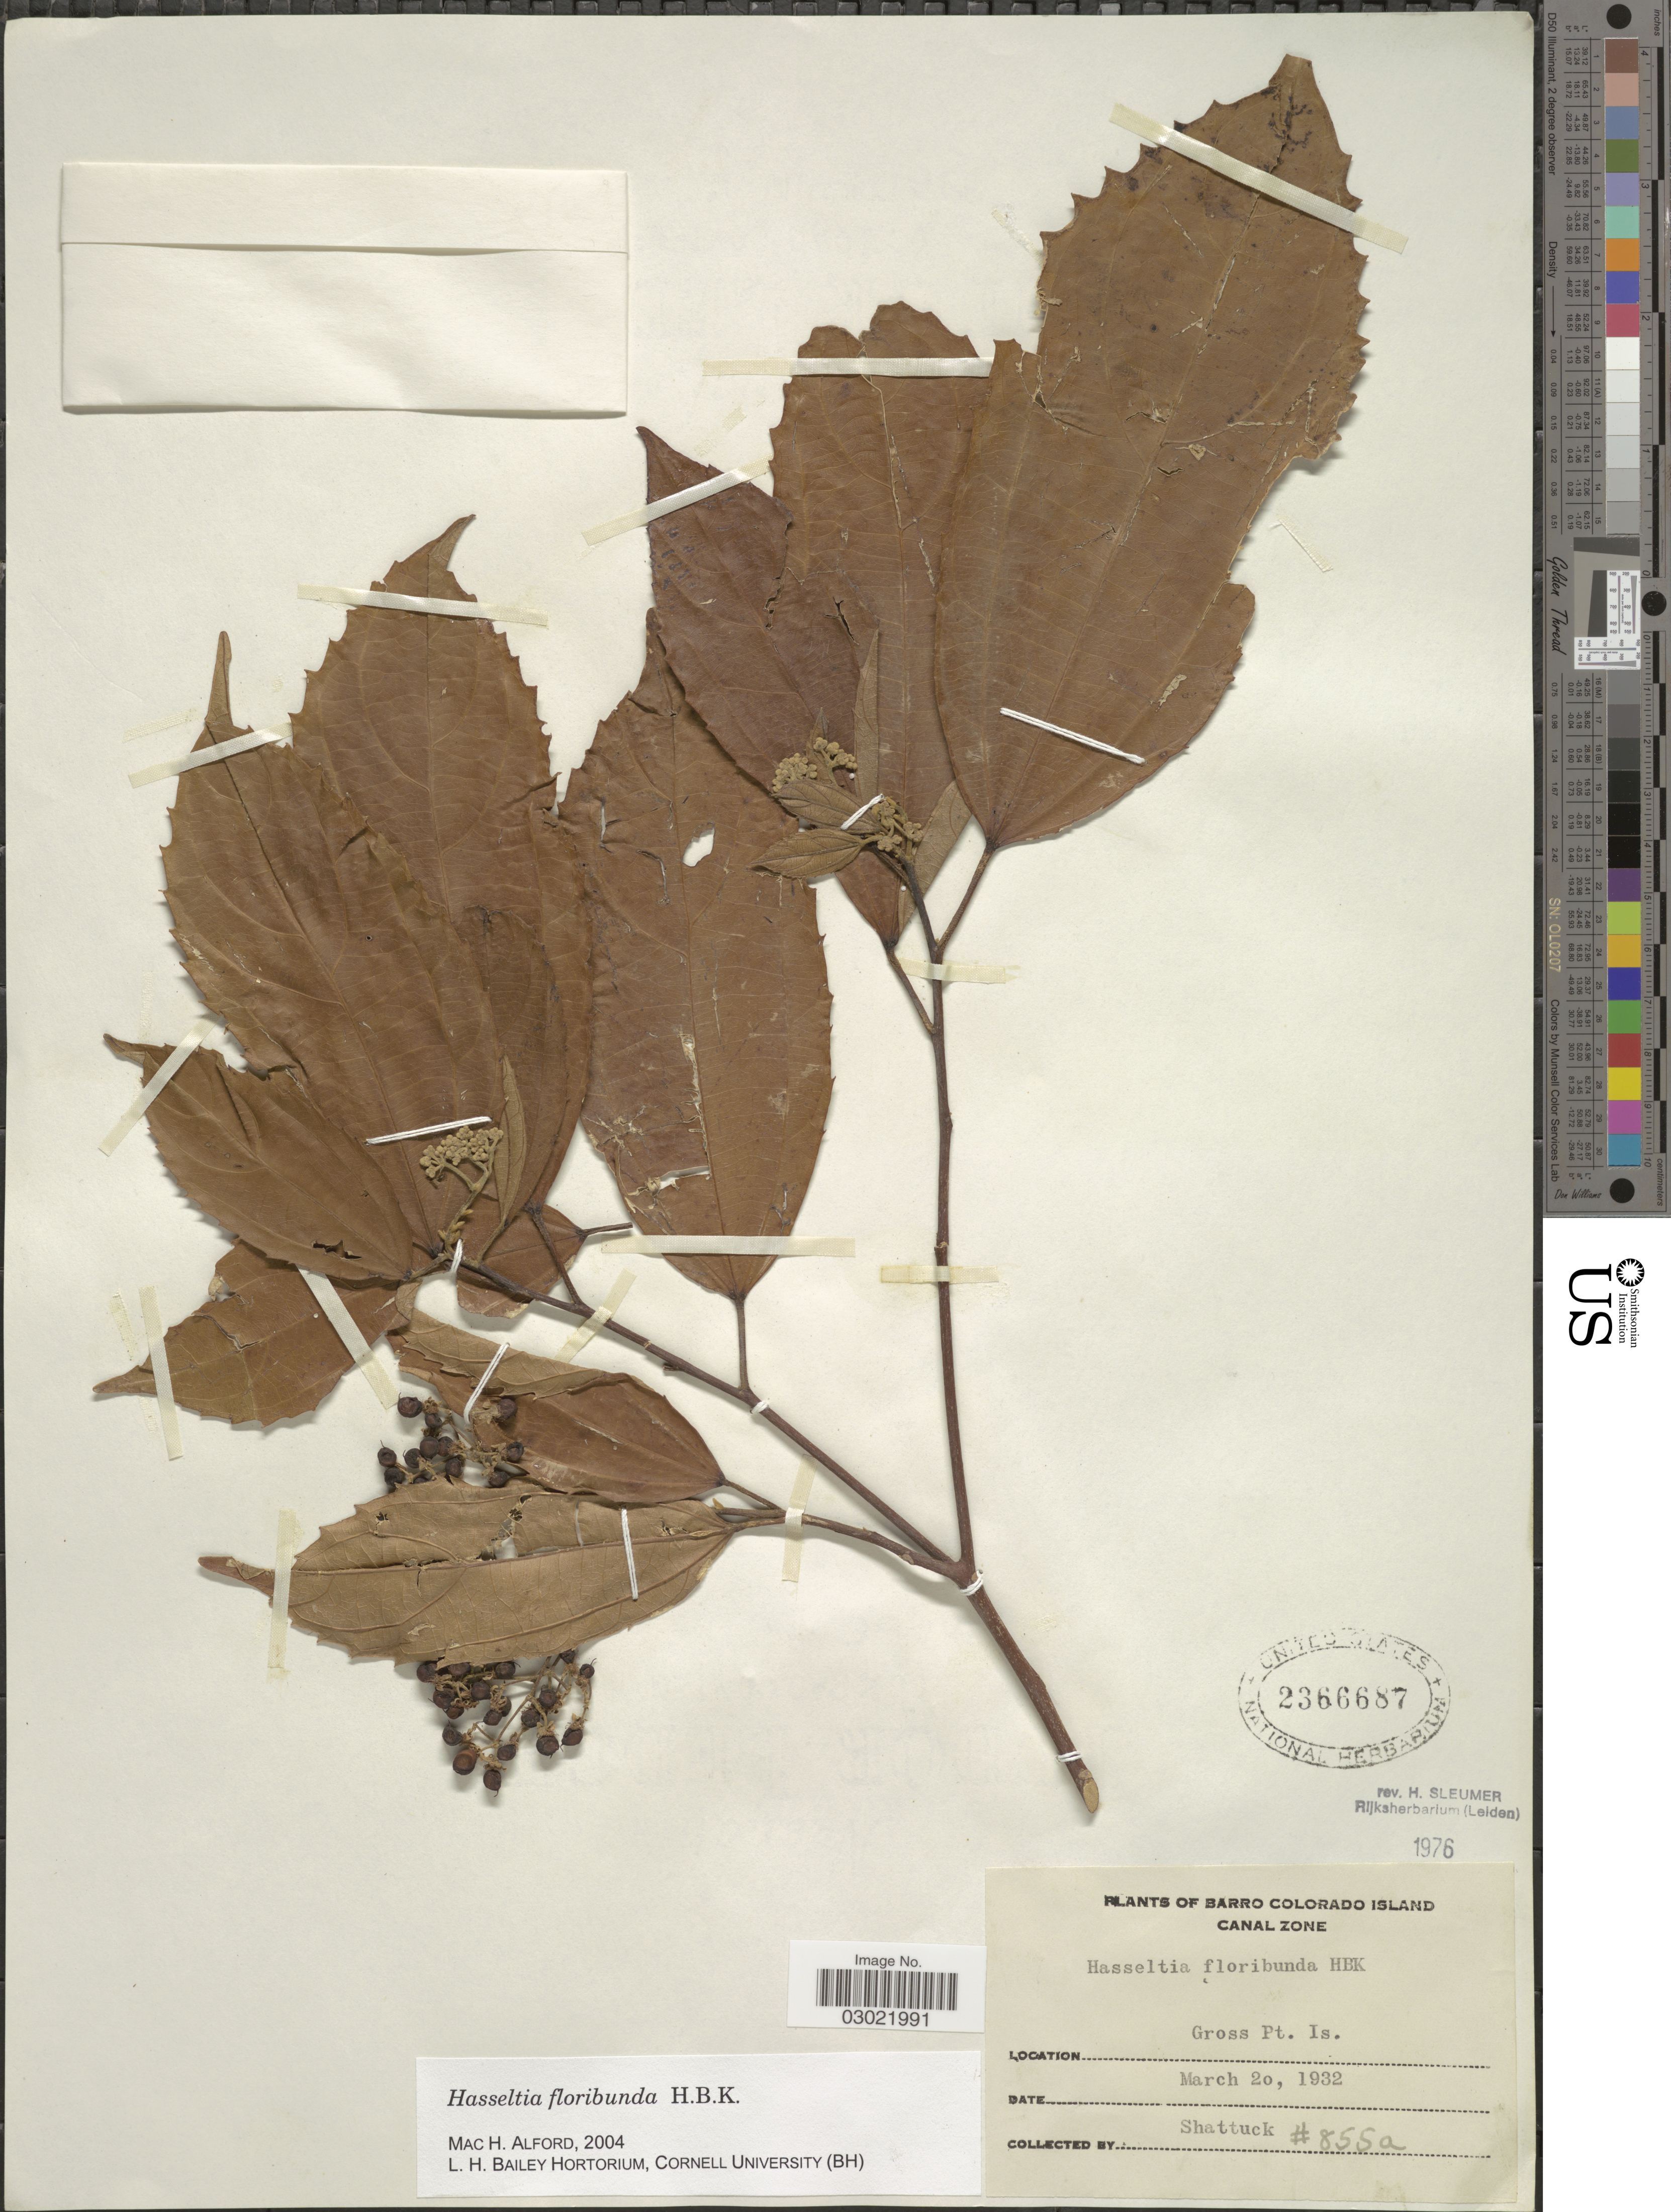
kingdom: Plantae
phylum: Tracheophyta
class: Magnoliopsida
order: Malpighiales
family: Salicaceae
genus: Hasseltia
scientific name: Hasseltia floribunda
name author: Kunth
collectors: Shattuck, --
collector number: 855a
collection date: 1932-03-20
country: Panama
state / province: Panamá Oeste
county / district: Canal Zone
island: Barro Colorado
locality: Barro Colorado Island. Canal Zone. Gross Pt. Is.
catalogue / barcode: US 2366687